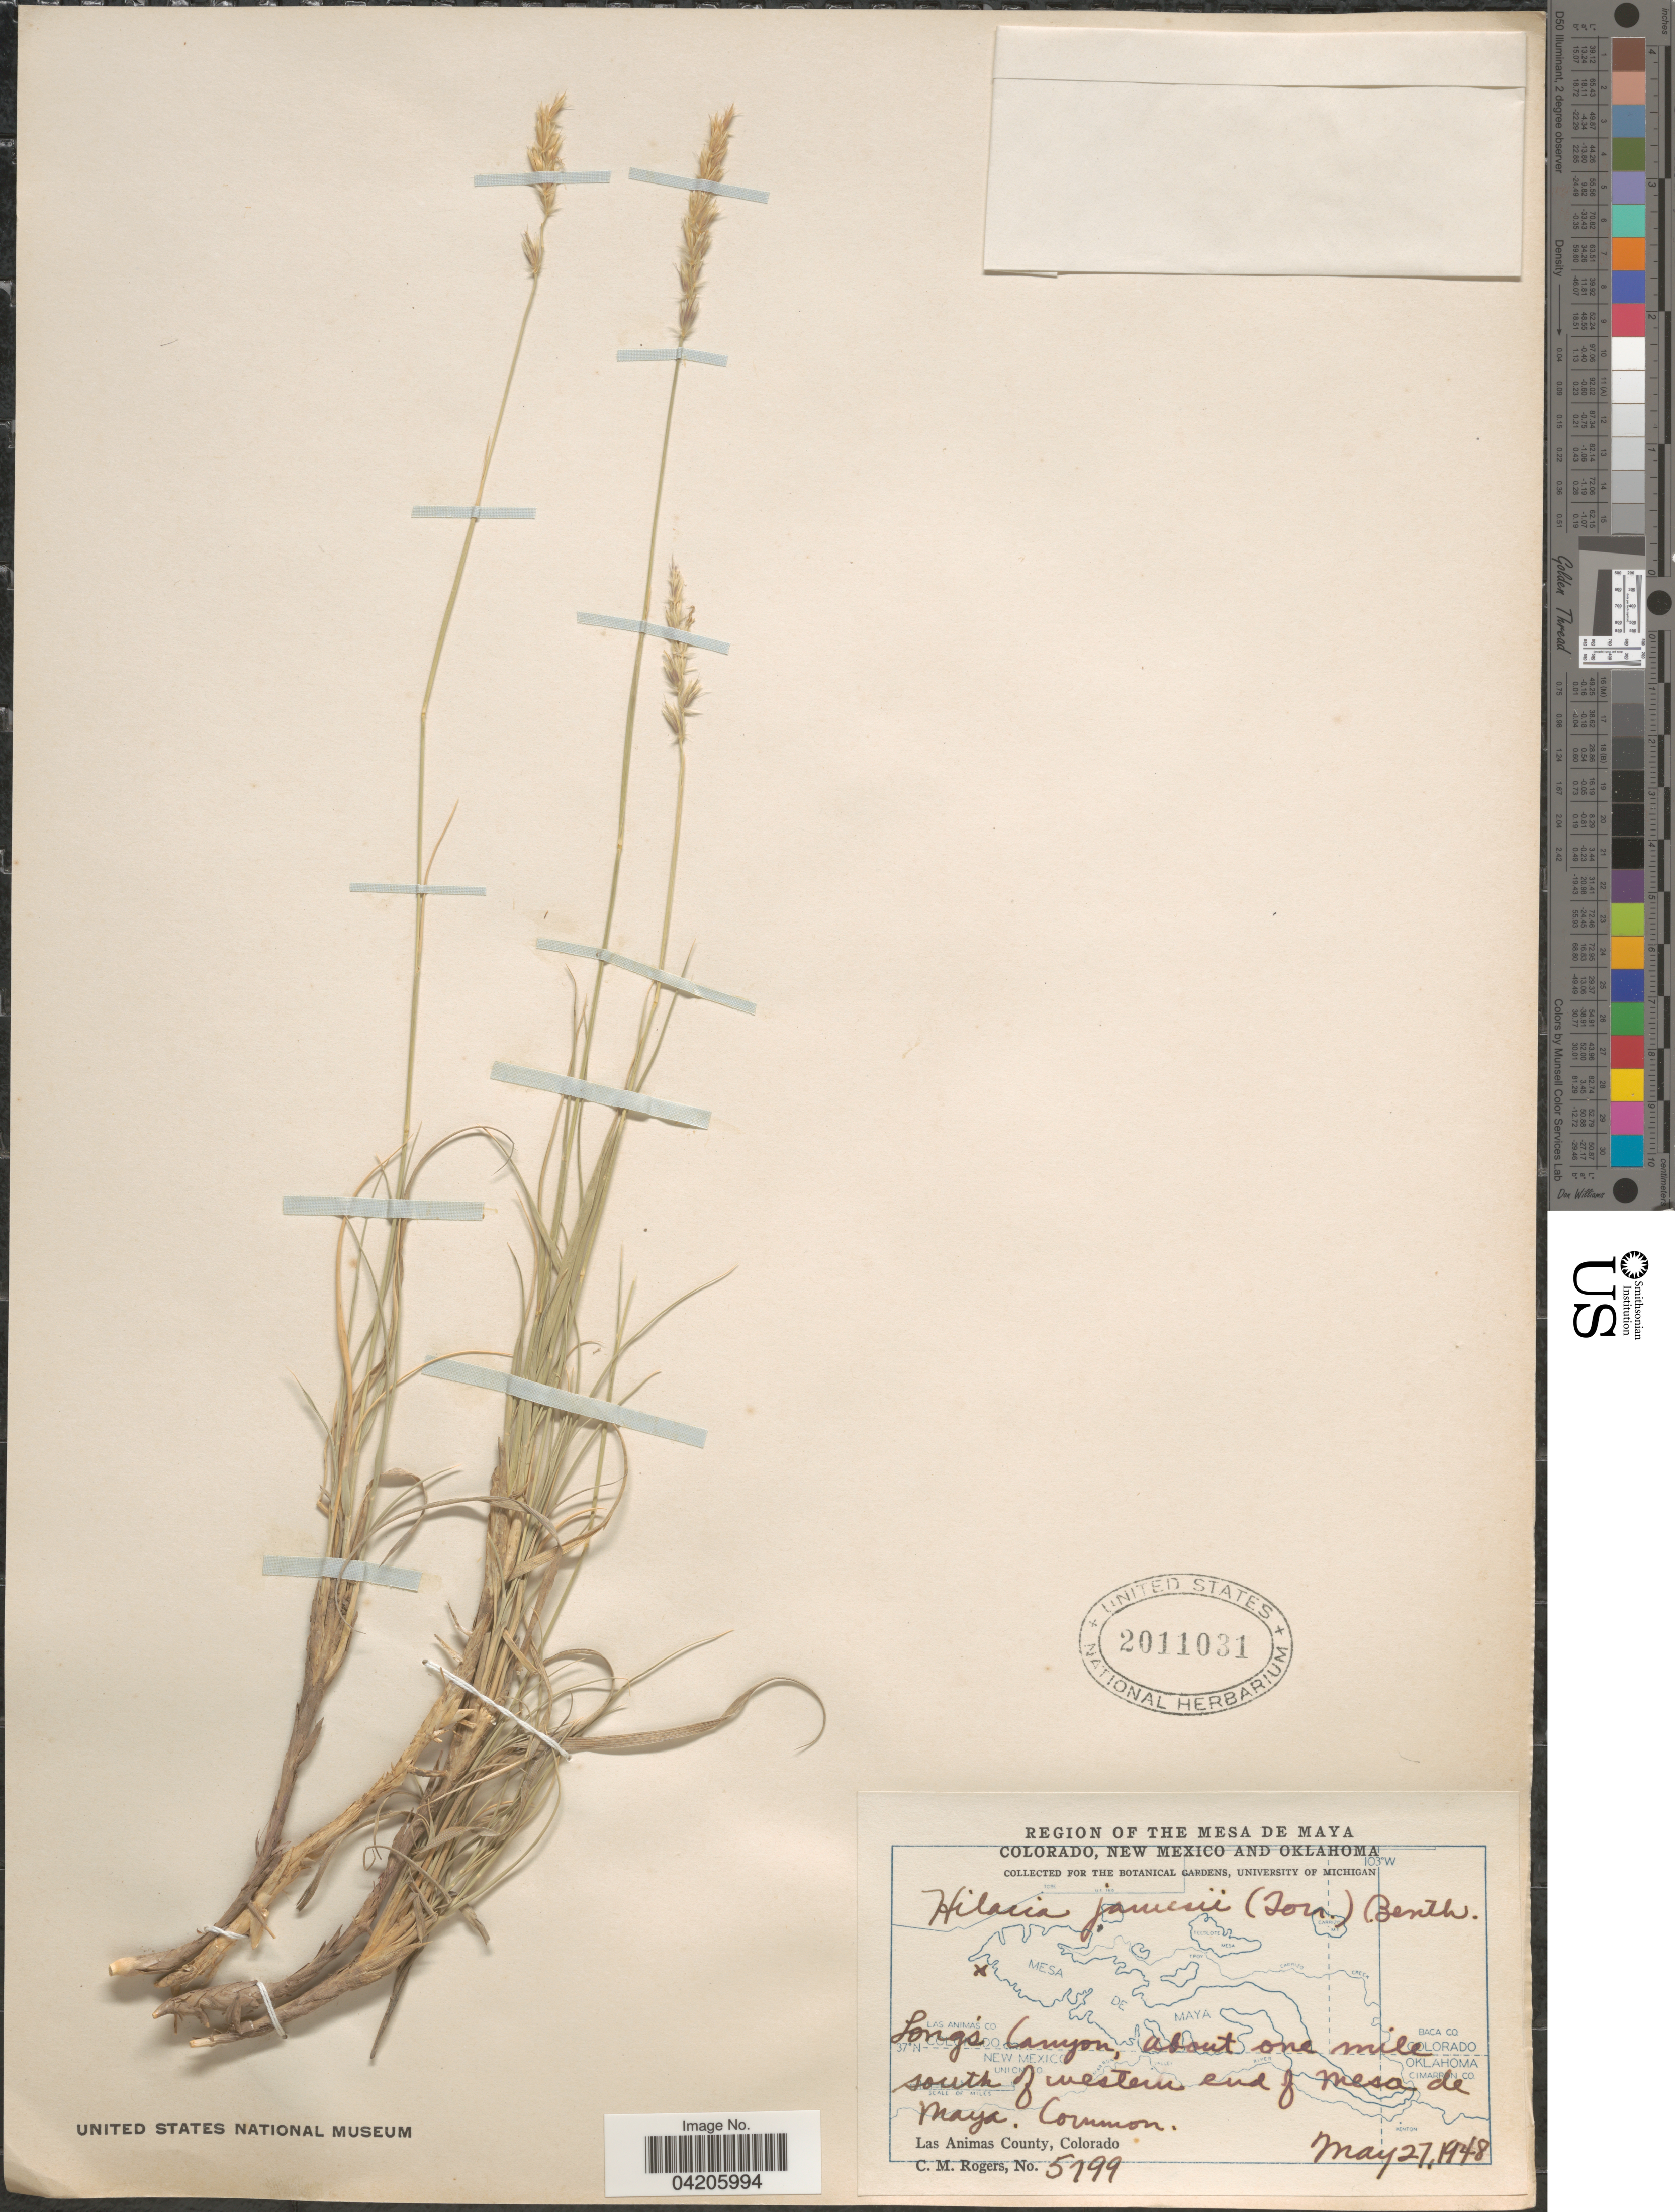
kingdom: Plantae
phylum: Tracheophyta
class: Liliopsida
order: Poales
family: Poaceae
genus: Hilaria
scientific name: Hilaria jamesii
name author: (Torr.) Benth.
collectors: C. M. Rogers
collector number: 5199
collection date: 1948-05-27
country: United States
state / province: Colorado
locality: Region of the Mesa de Maya. Long's Canyon, about one mile south of western end of mesa de Maya. Common. Las Animas County.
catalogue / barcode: US 2011031